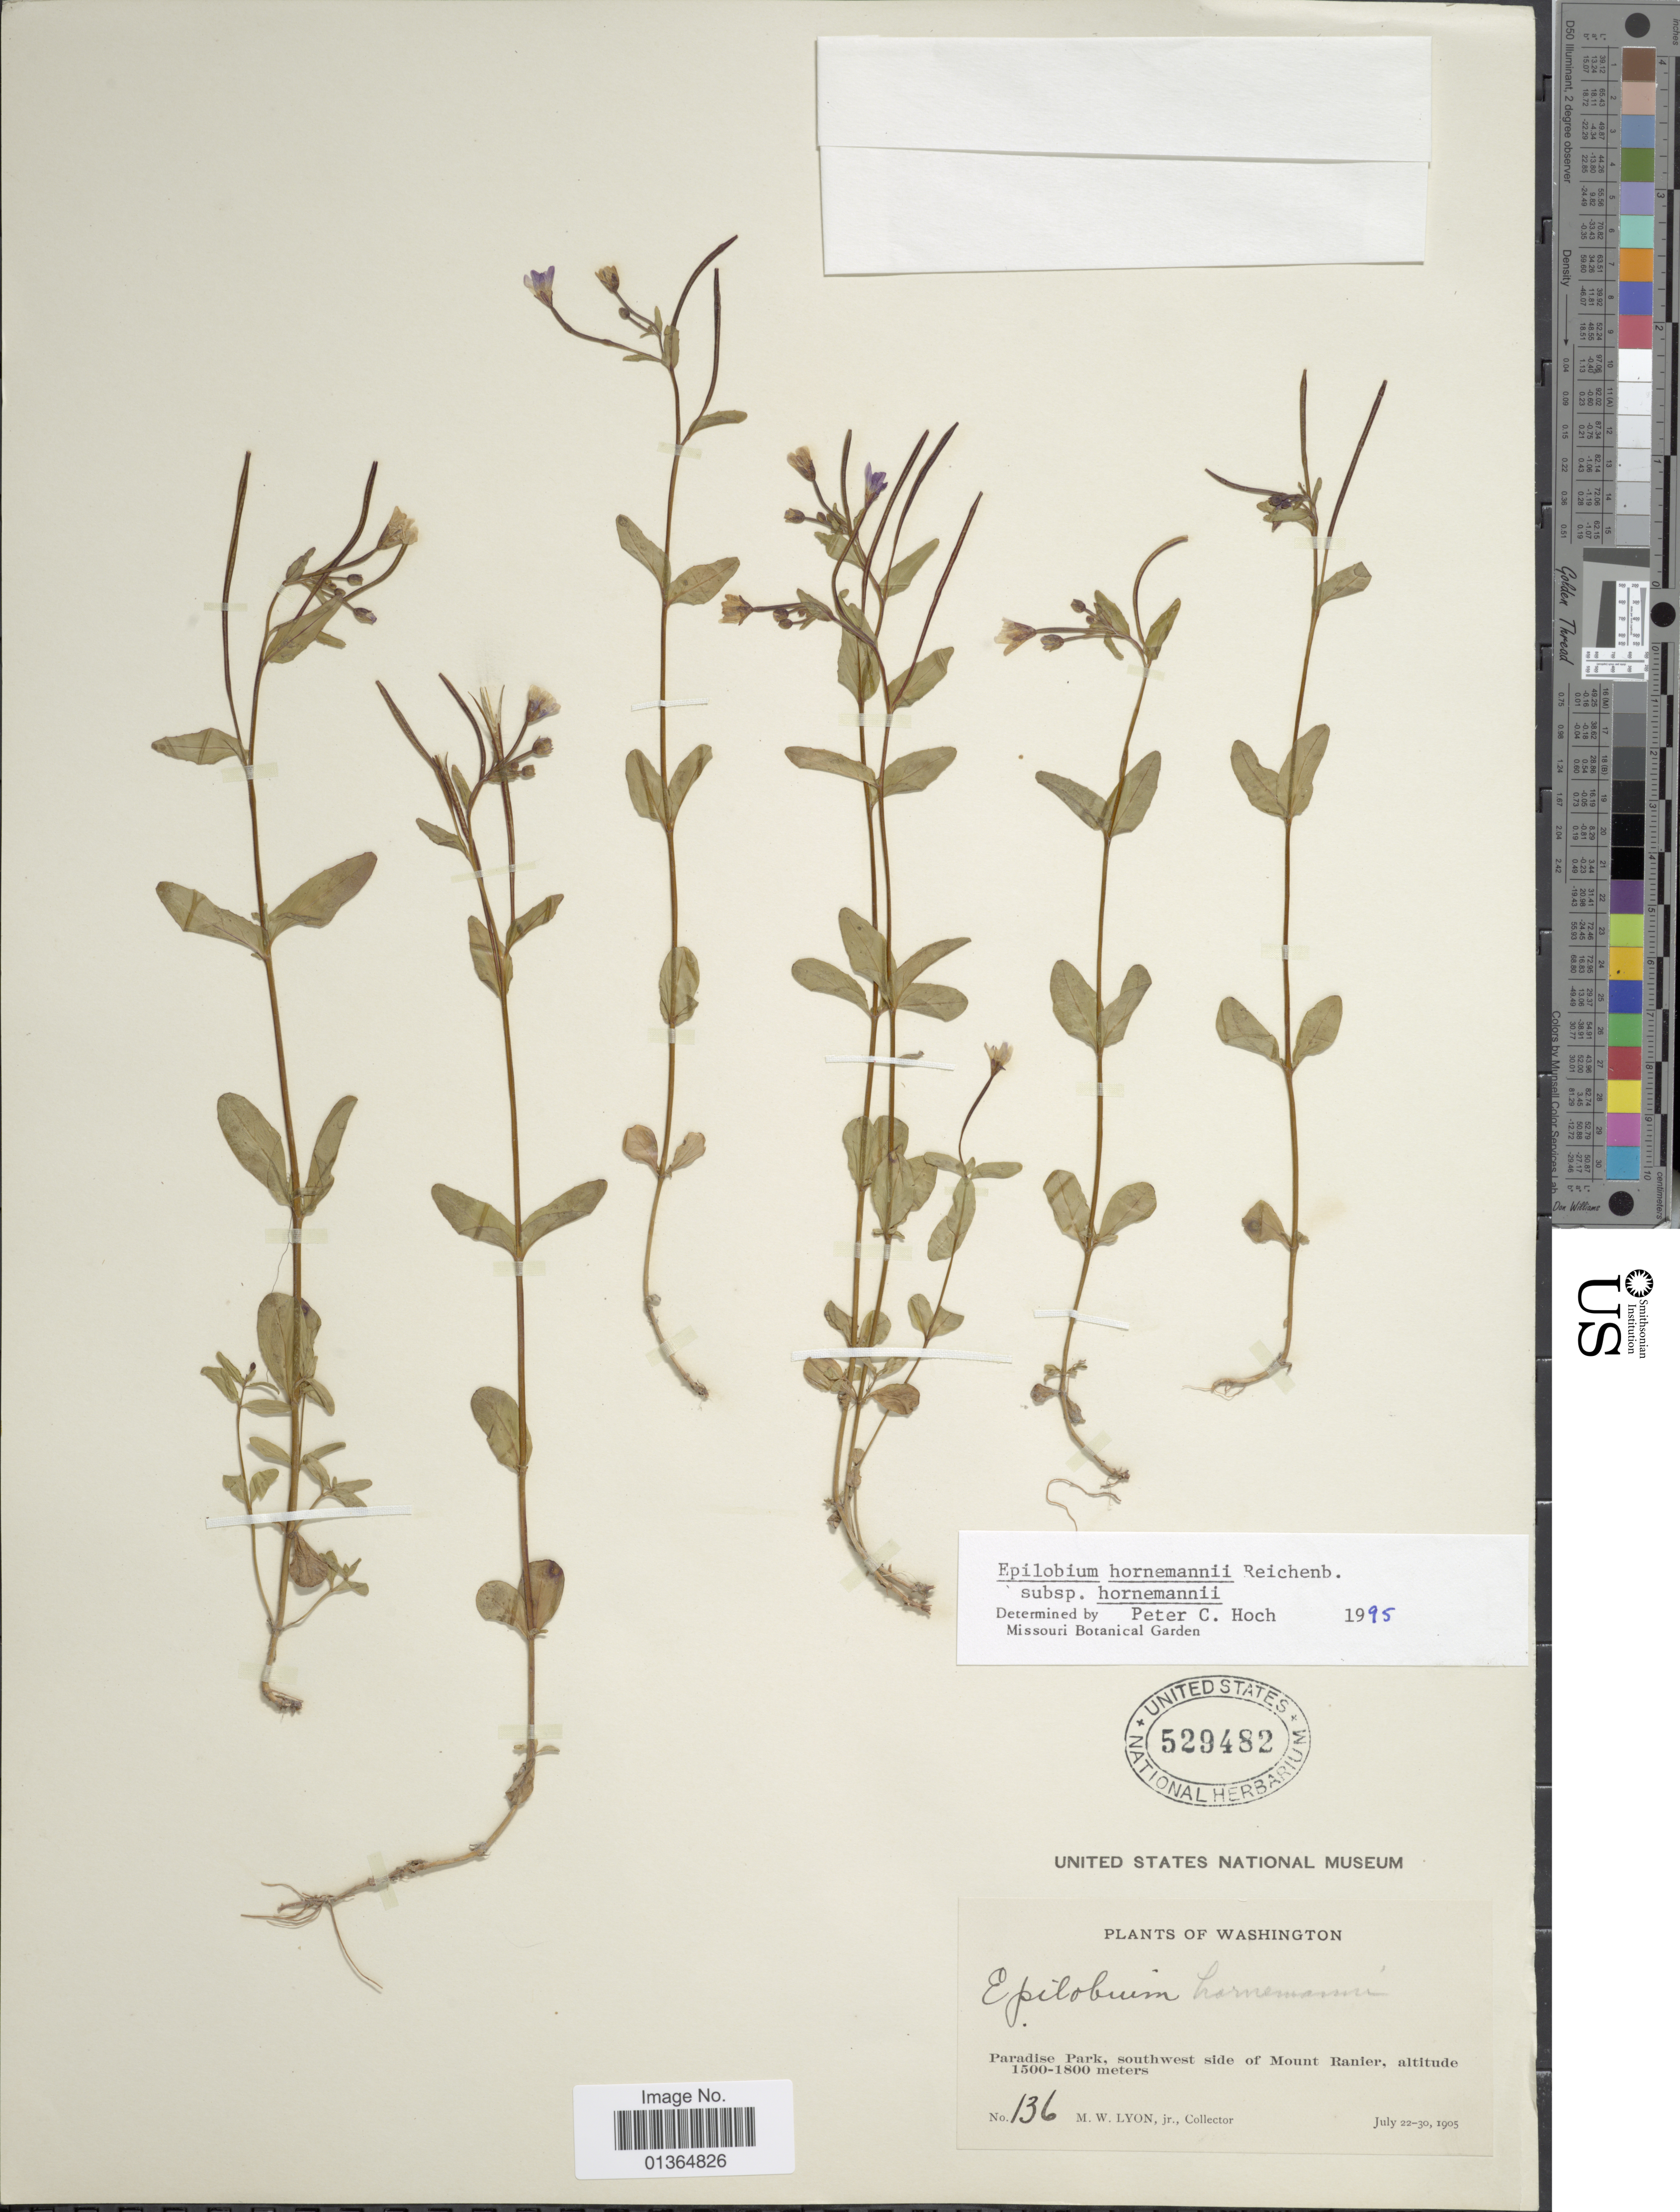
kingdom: Plantae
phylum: Tracheophyta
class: Magnoliopsida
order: Myrtales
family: Onagraceae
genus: Epilobium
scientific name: Epilobium hornemannii subsp. hornemannii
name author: Rchb.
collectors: M. Lyon Jr.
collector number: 136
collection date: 1905-07-22/1905-07-30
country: United States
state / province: Washington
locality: Paradise Park, southwest side of Mount Ranier.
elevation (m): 1500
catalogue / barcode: US 529482